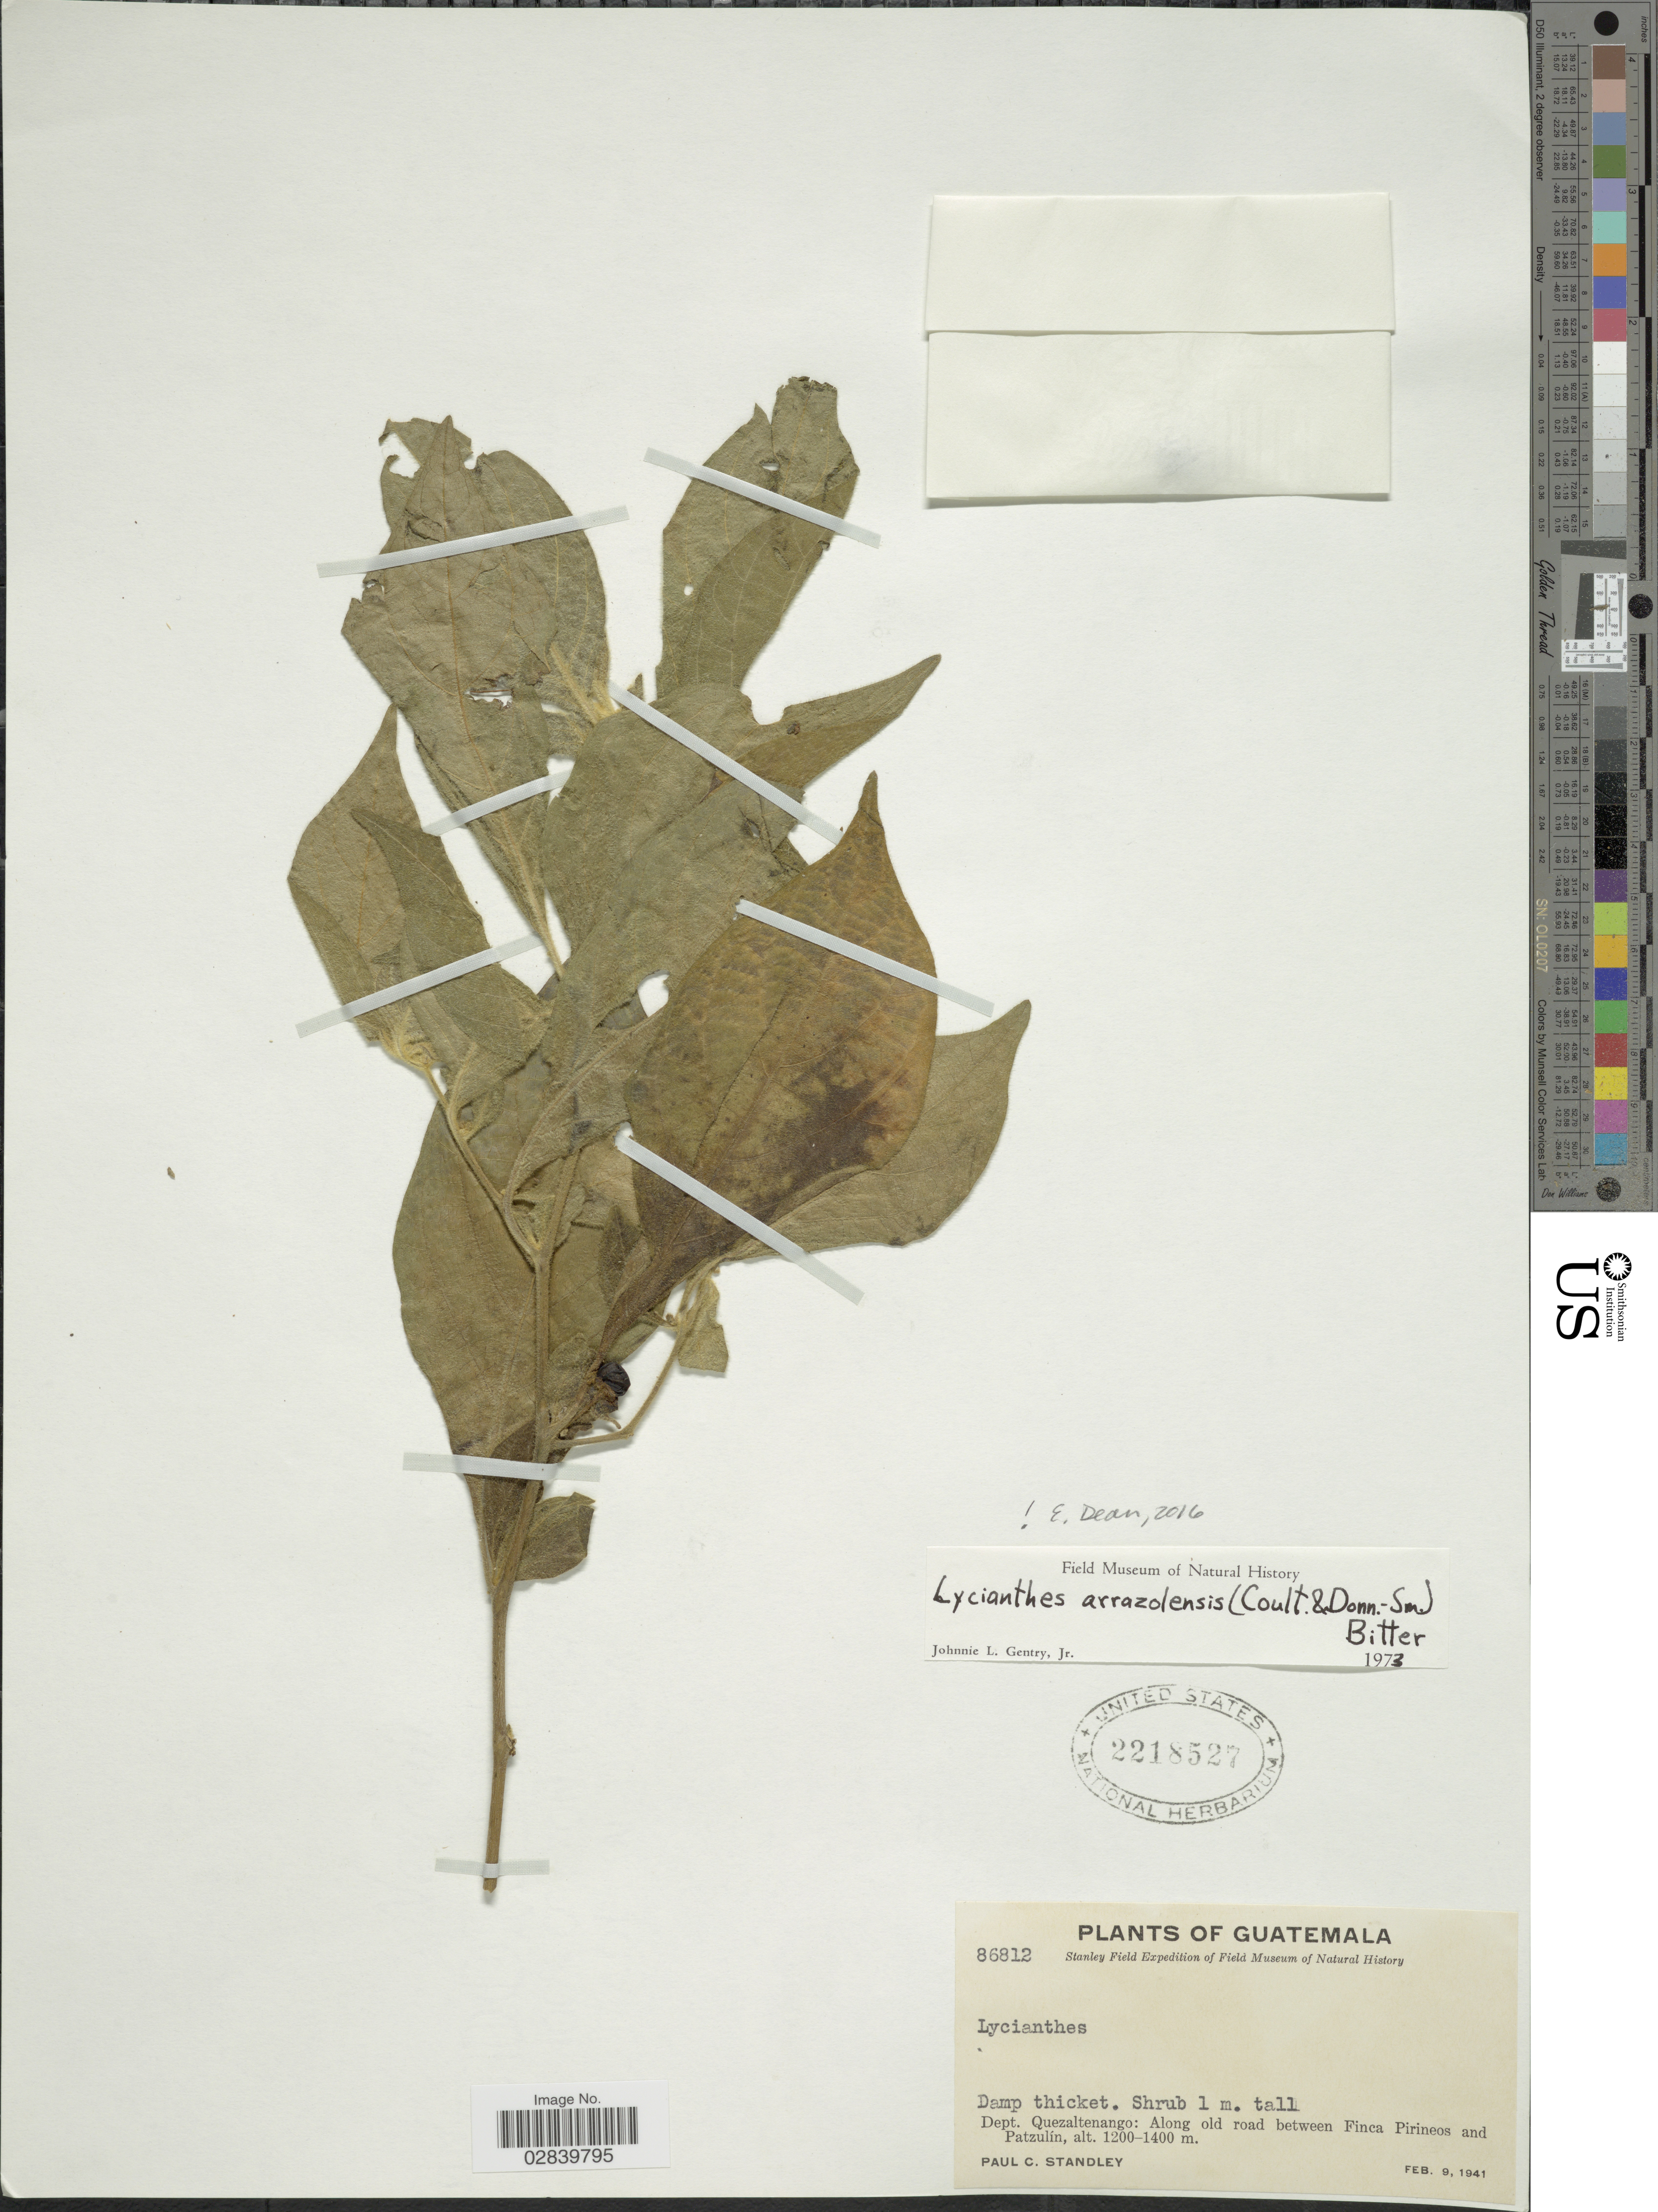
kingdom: Plantae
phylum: Tracheophyta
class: Magnoliopsida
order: Solanales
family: Solanaceae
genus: Lycianthes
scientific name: Lycianthes arrazolensis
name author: (J.M. Coult. & Donn. Sm.) Bitter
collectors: P. C. Standley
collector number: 86812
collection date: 1941-02-09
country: Guatemala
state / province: Quetzaltenango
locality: Dept. Quezaltenango: Along old road between Finca Pirineos and Patzulín.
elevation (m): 1200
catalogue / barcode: US 2218527